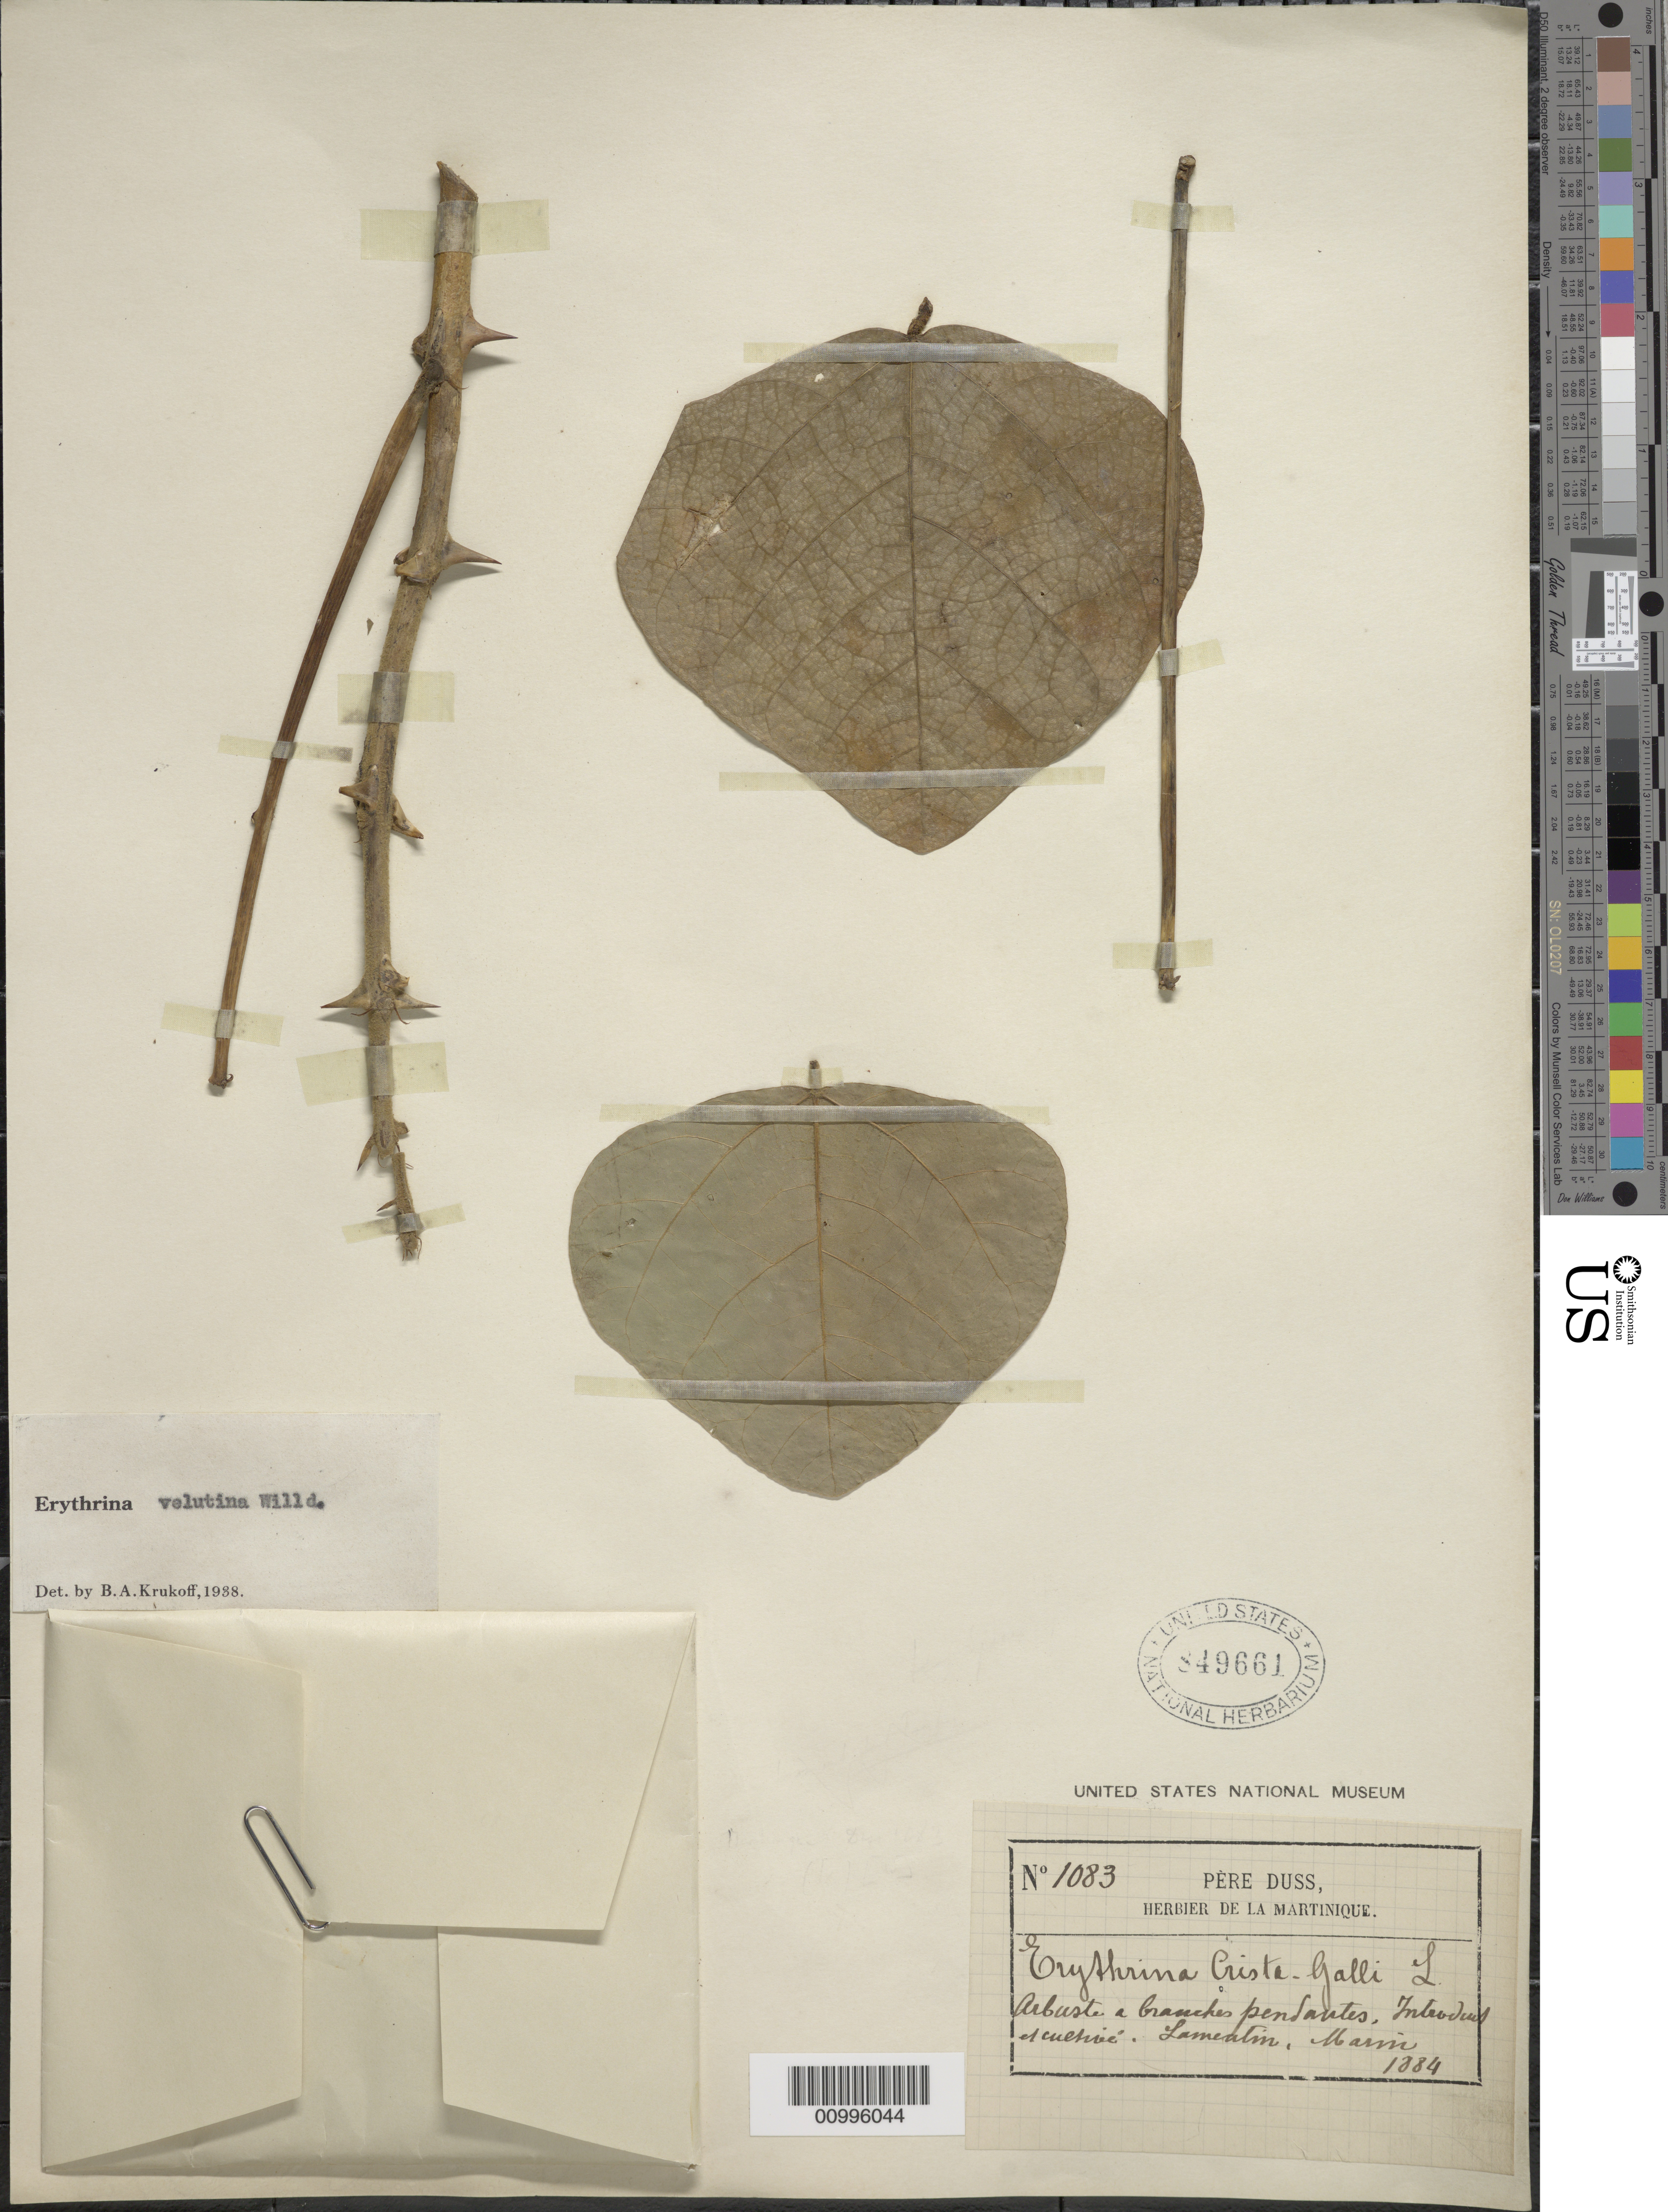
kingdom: Plantae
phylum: Tracheophyta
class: Magnoliopsida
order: Fabales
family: Fabaceae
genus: Erythrina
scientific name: Erythrina velutina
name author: Willd.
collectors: Père Duss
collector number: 1083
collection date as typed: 1884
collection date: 1884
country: Martinique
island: Martinique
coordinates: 0 N, 0 E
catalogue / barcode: US 849661